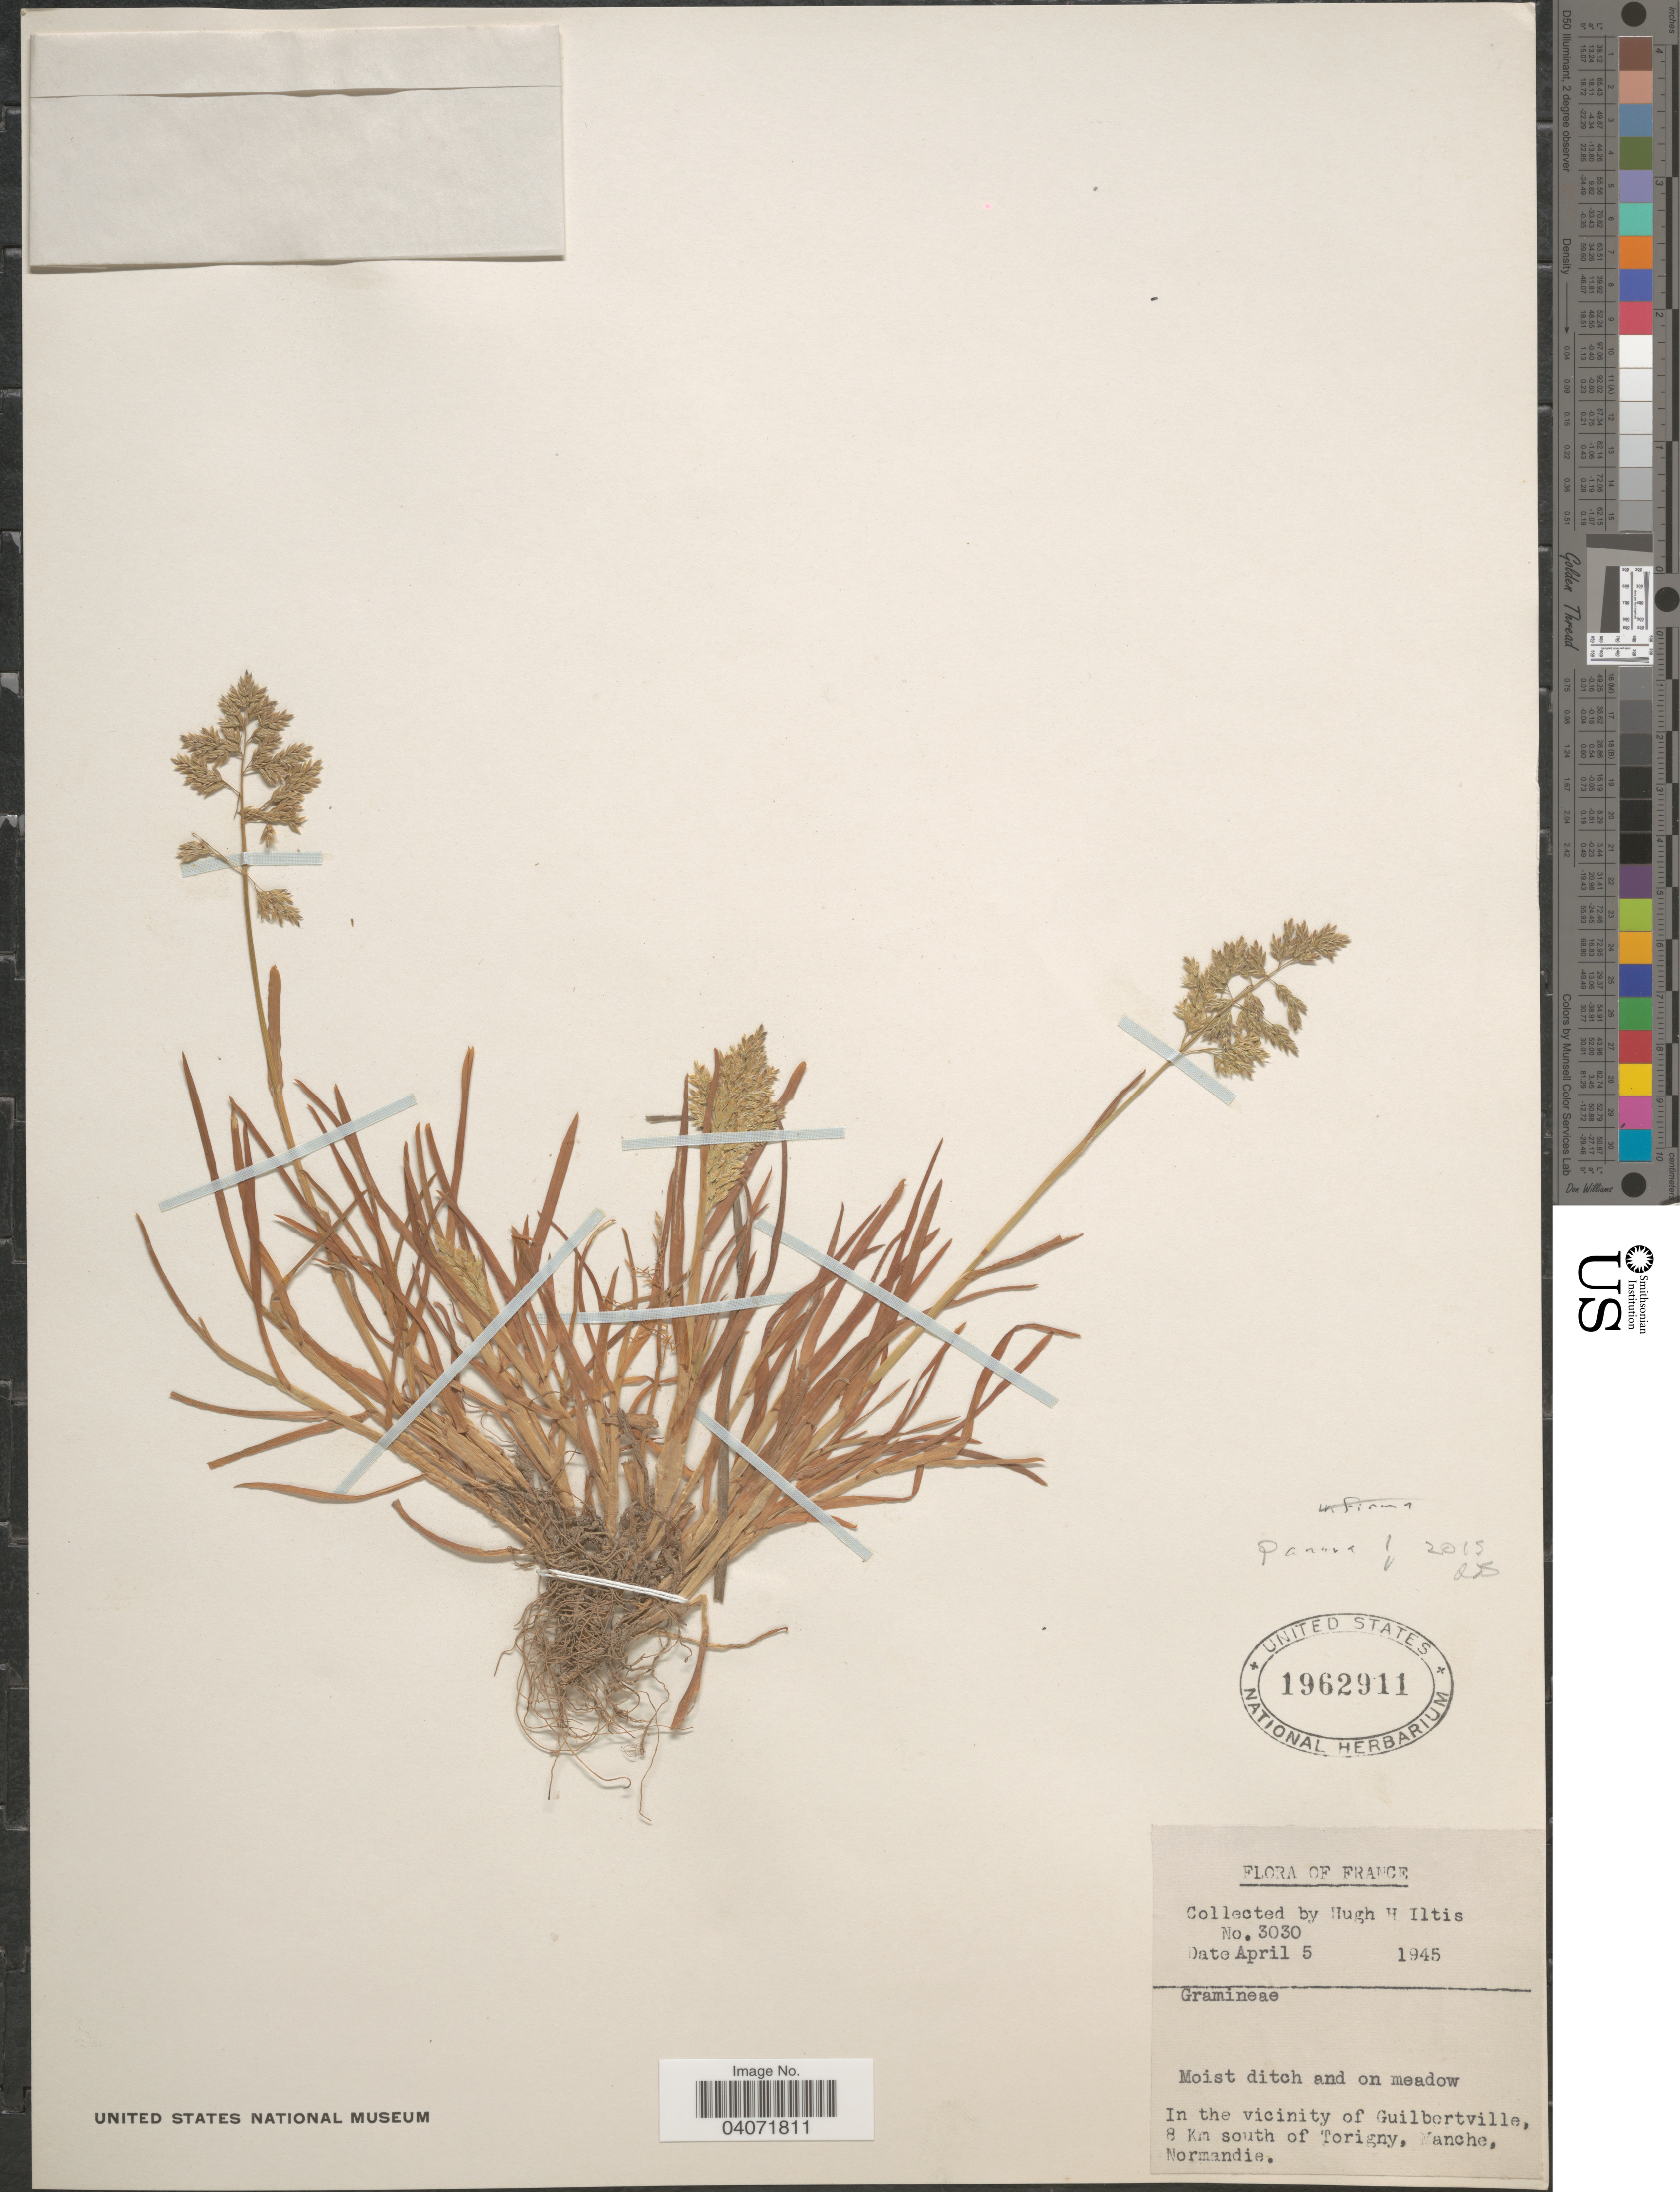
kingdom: Plantae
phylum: Tracheophyta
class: Liliopsida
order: Poales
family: Poaceae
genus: Poa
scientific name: Poa annua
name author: L.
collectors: H. Iltis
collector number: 3030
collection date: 1945-04-05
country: France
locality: In the vicinity of Guilbertville, 8 Km south of Torigny, Manche, Normandie.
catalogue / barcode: US 1962911